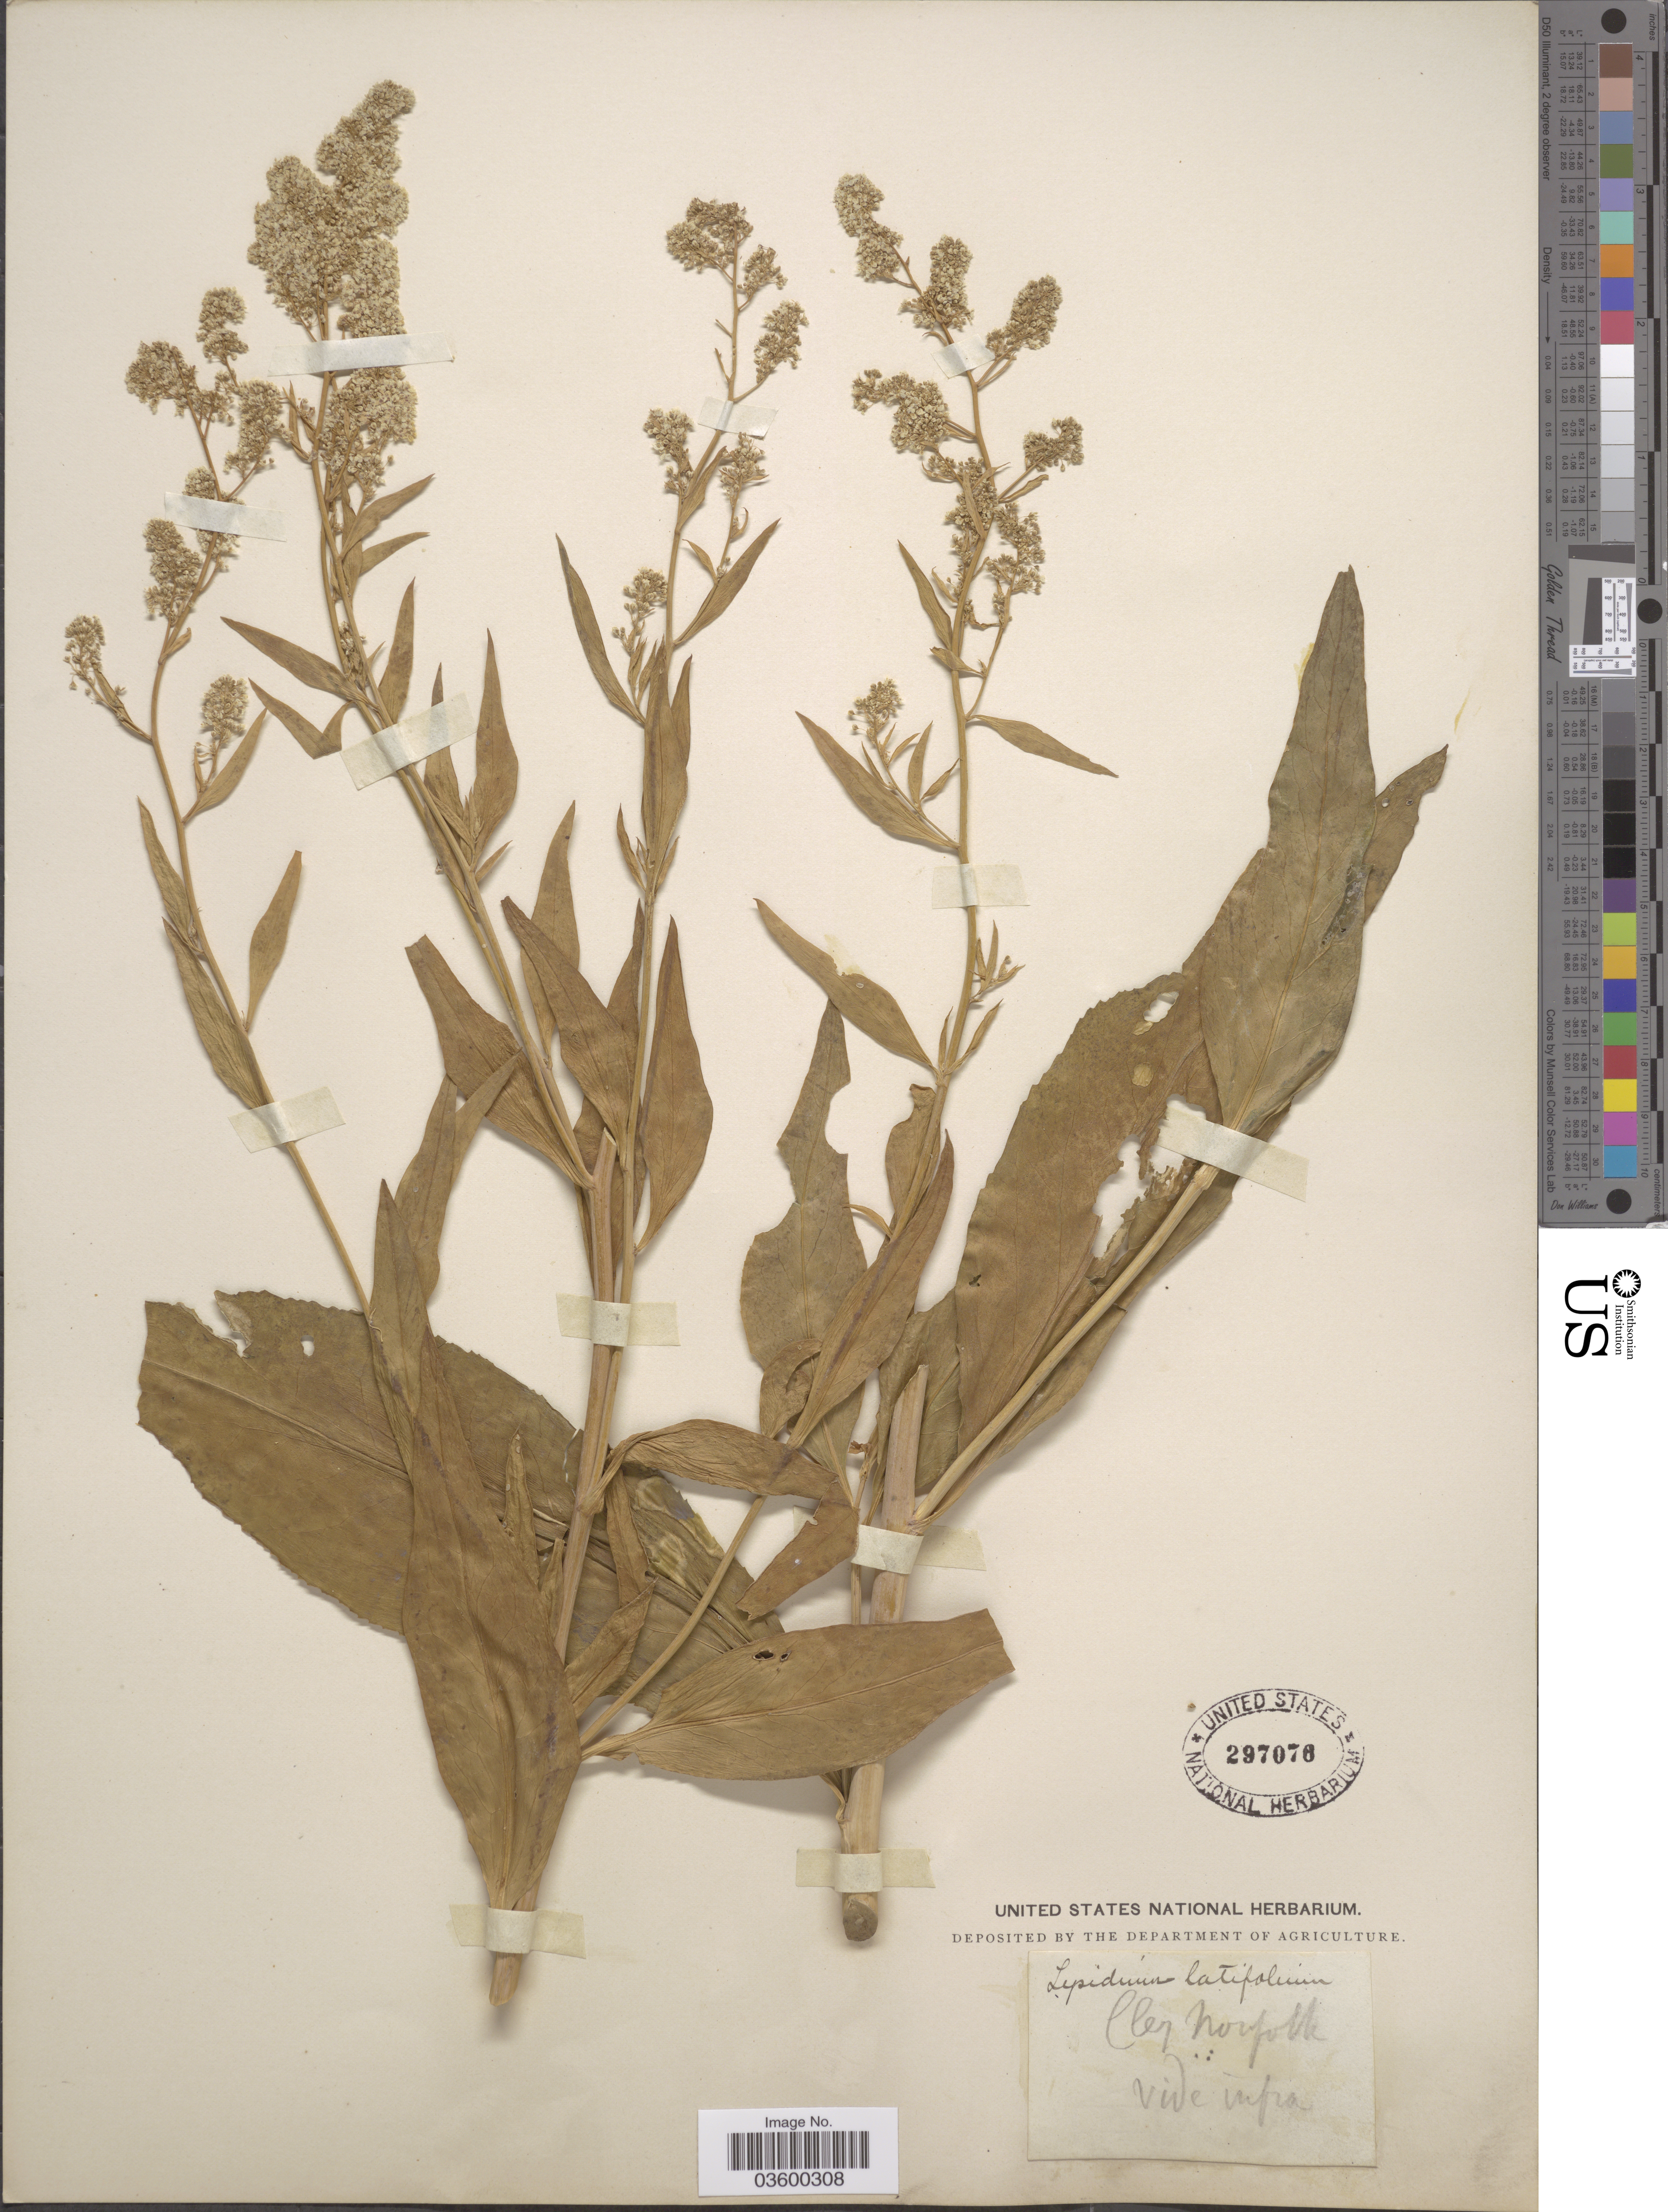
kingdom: Plantae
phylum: Tracheophyta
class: Magnoliopsida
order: Brassicales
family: Brassicaceae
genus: Lepidium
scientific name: Lepidium latifolium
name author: L.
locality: Iles [interpreted] Norfolk.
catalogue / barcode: US 297076